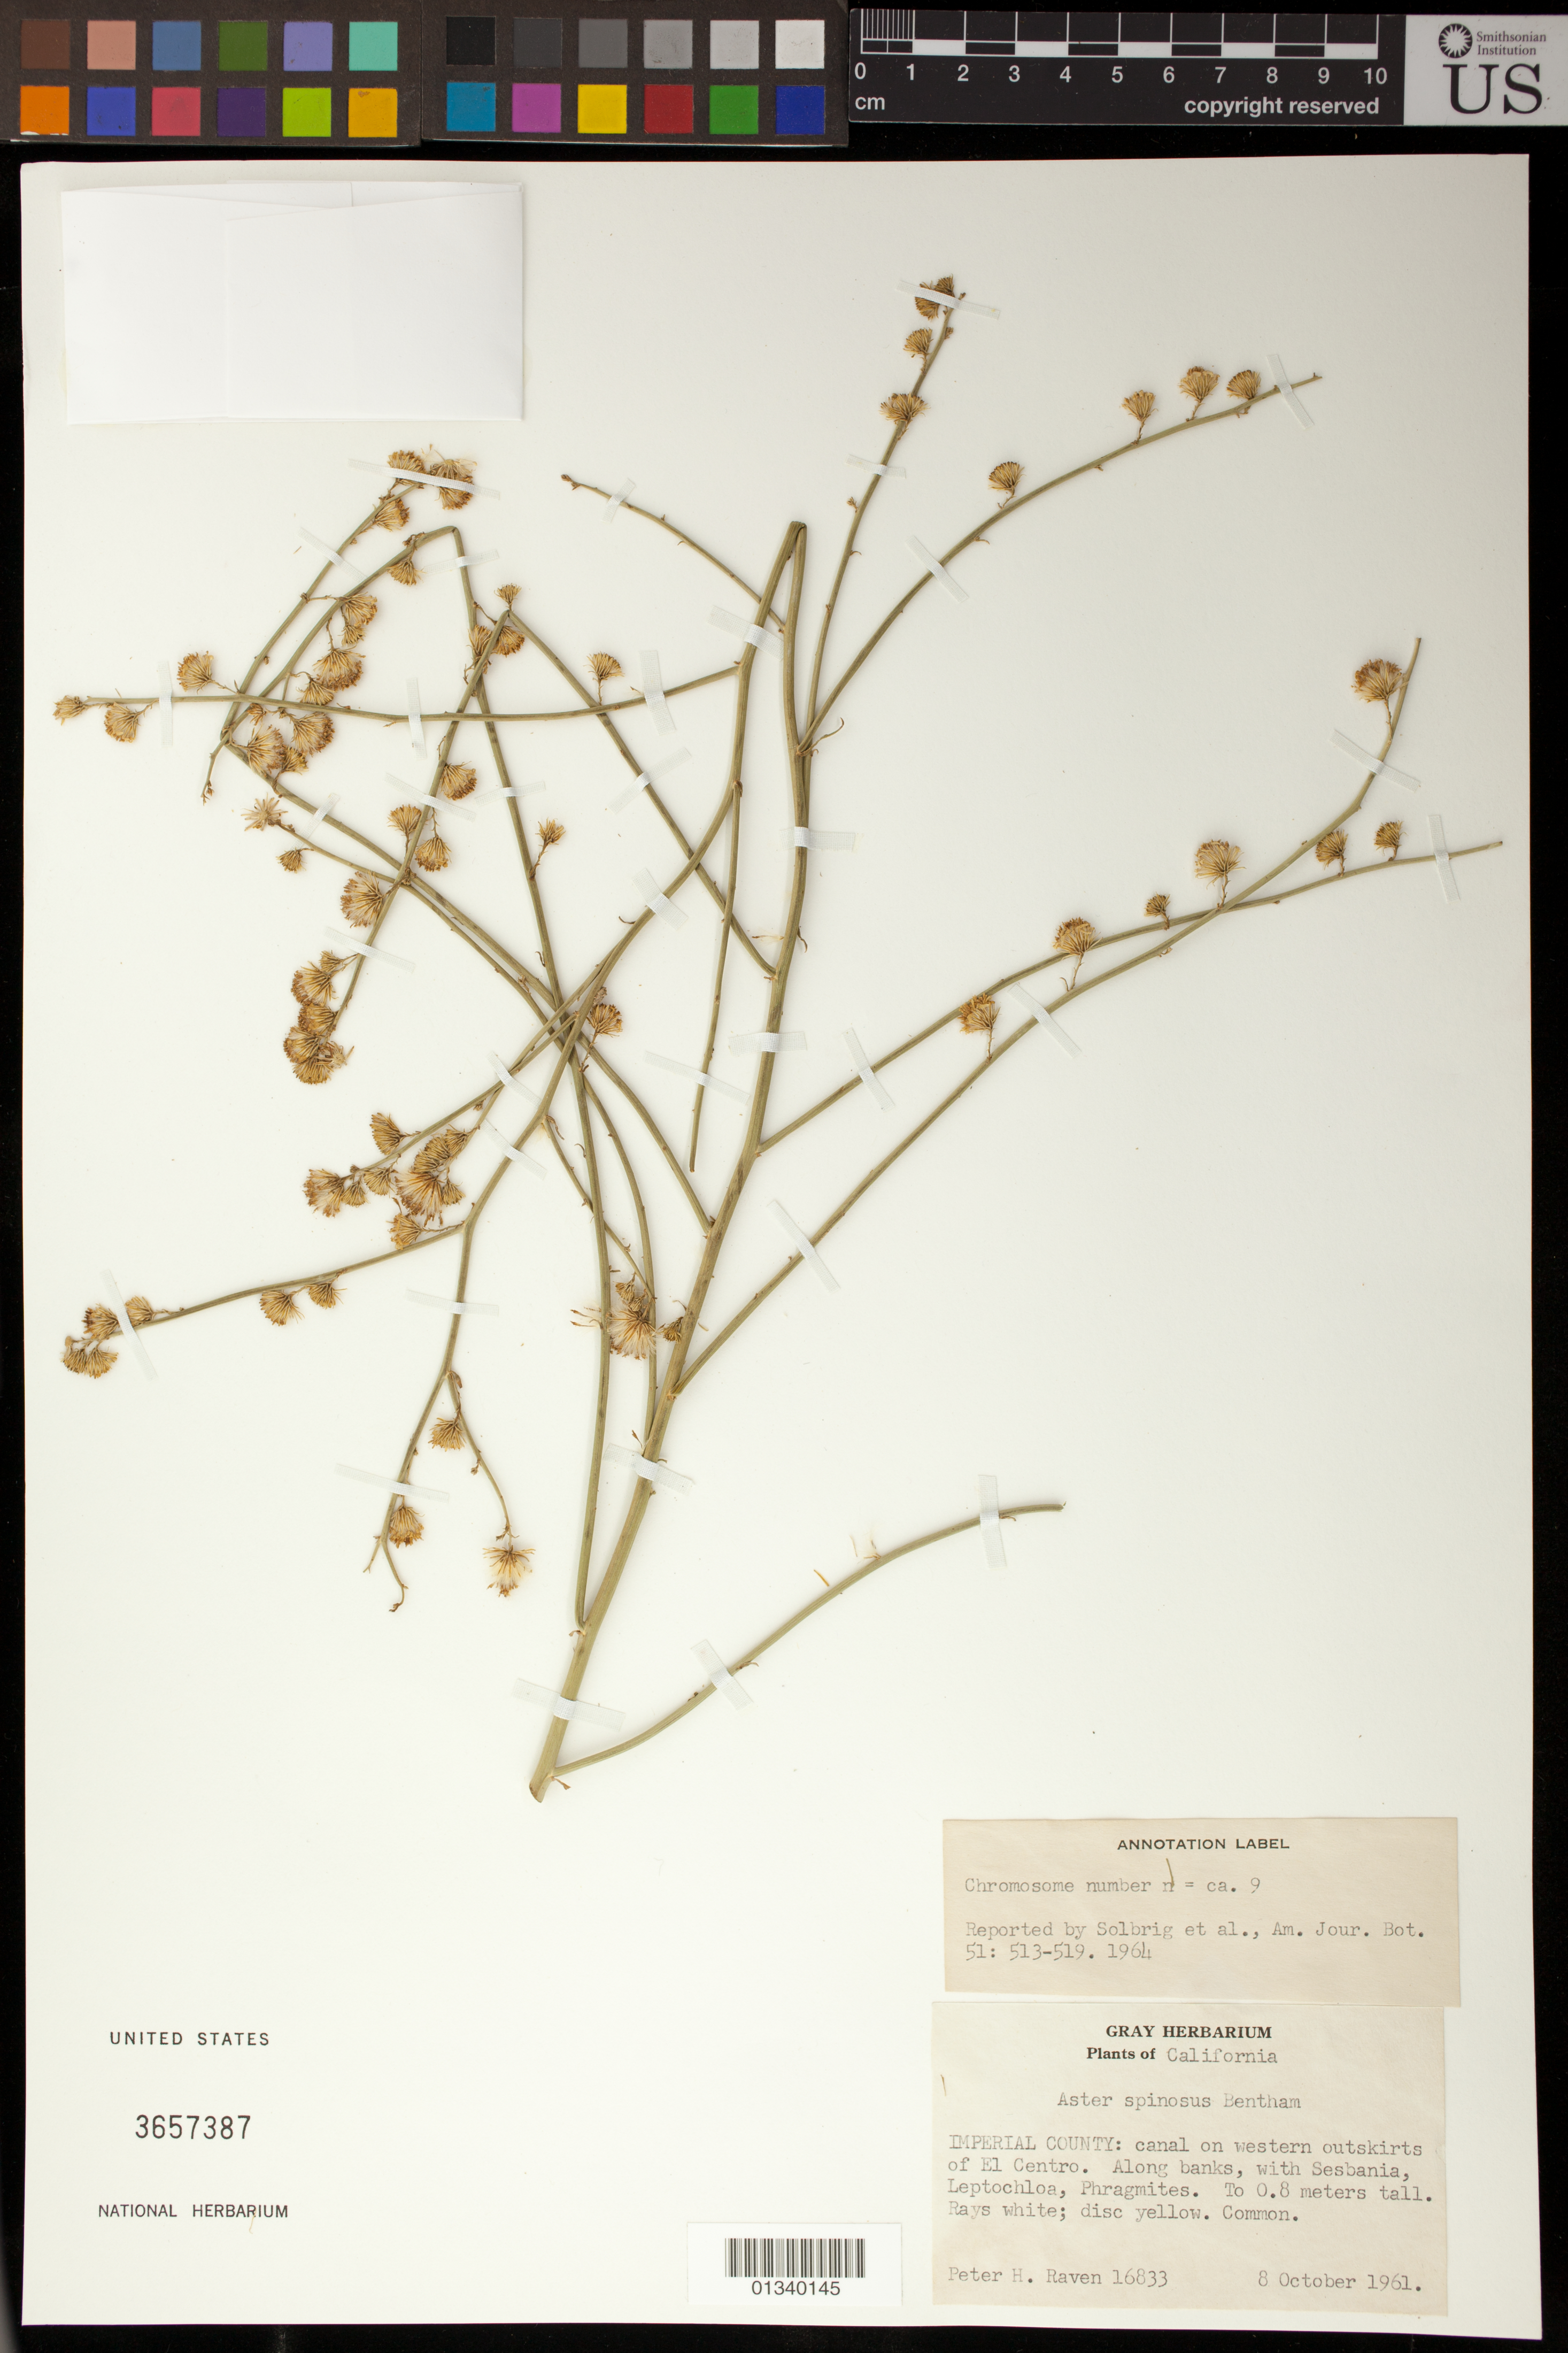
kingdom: Plantae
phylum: Tracheophyta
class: Magnoliopsida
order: Asterales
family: Asteraceae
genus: Chloracantha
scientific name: Chloracantha spinosa var. spinosa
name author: (Benth.) G.L. Nesom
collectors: P. Raven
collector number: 16833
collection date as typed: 8 October 1961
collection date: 1961-10-08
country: United States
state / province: California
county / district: Imperial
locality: Canal on western outskirts of El Centro. Along banks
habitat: with Sesbania, Leptochloa, Phragmites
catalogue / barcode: US 3657387